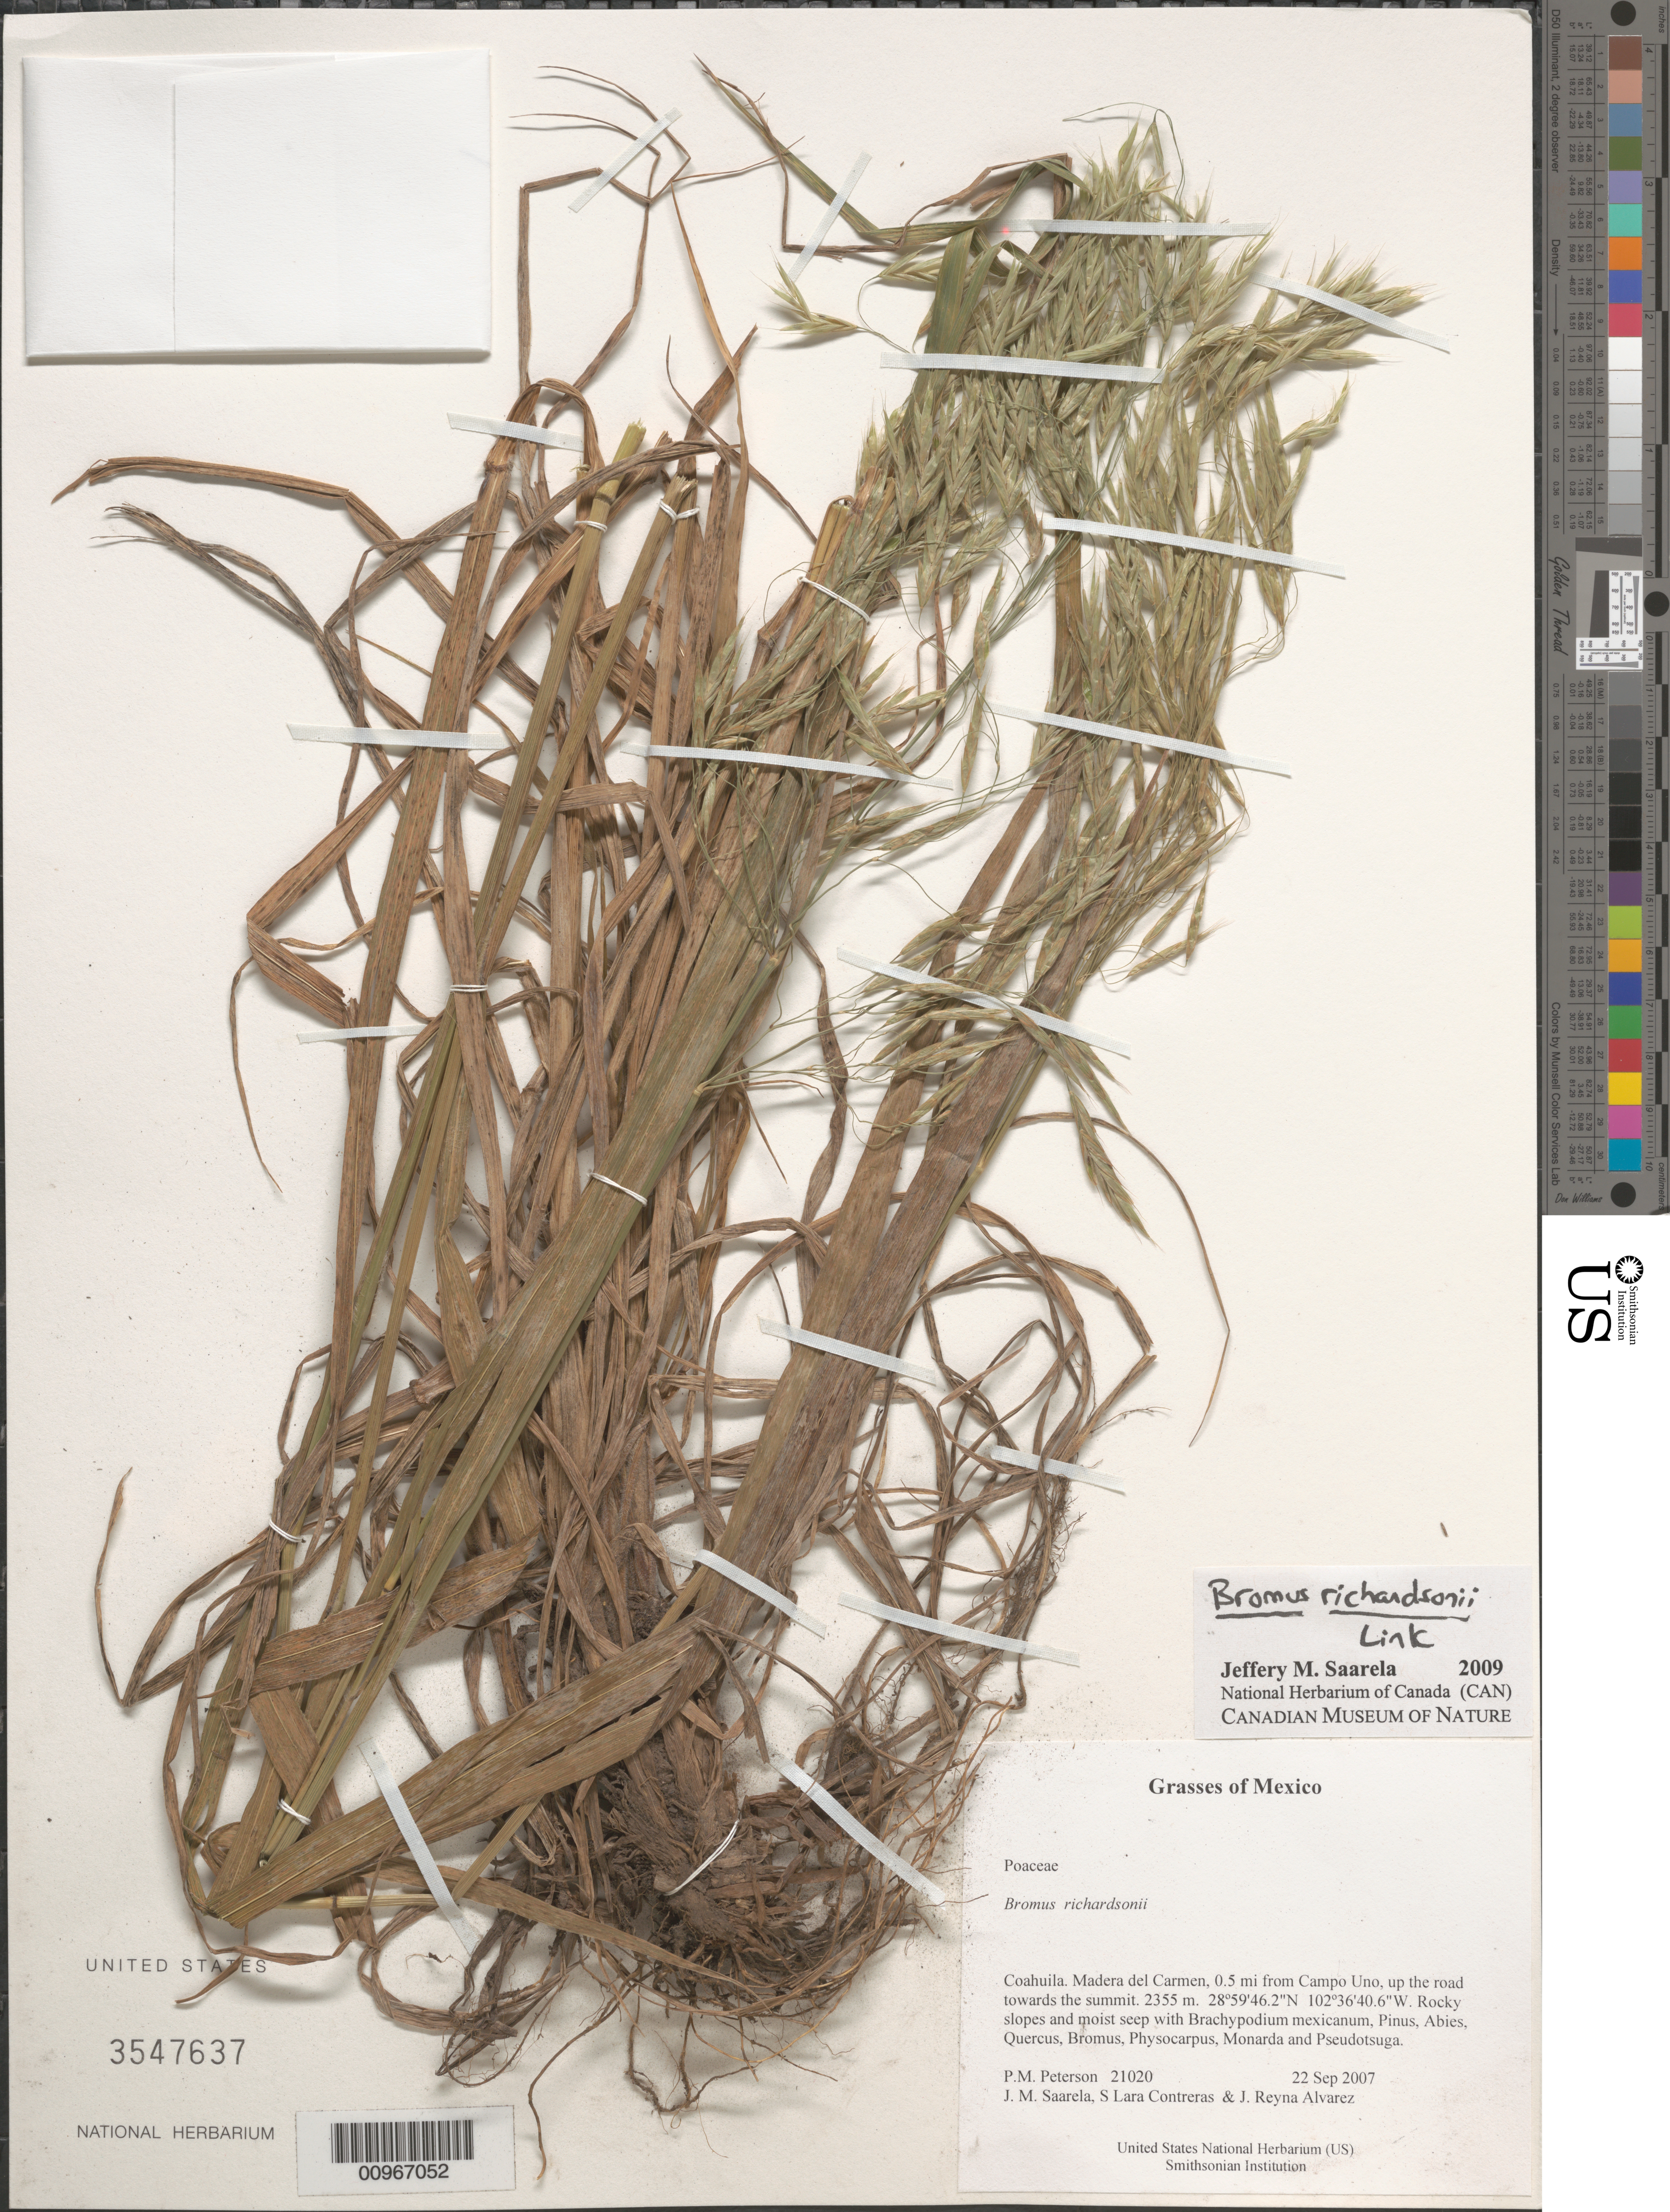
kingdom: Plantae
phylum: Tracheophyta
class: Liliopsida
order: Poales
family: Poaceae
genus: Bromus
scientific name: Bromus richardsonii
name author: Link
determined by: Saarela, J. M., (CAN), Canadian Museum of Nature (CANADA)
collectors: P. M. Peterson, J. Saarela, S. Lara Contreras & J. Reyna Alvarez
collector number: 21020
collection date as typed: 22 Sep 2007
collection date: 2007-09-22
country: Mexico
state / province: Coahuila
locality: Madera del Carmen, 0.5 mi from Campo Uno, up the road towards the summit.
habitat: Rocky slopes and moist seep with Brachypodium mexicanum, Pinus, Abies, Quercus, Bromus, Physocarpus, Monarda and Pseudotsuga.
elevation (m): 2355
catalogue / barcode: US 3547637